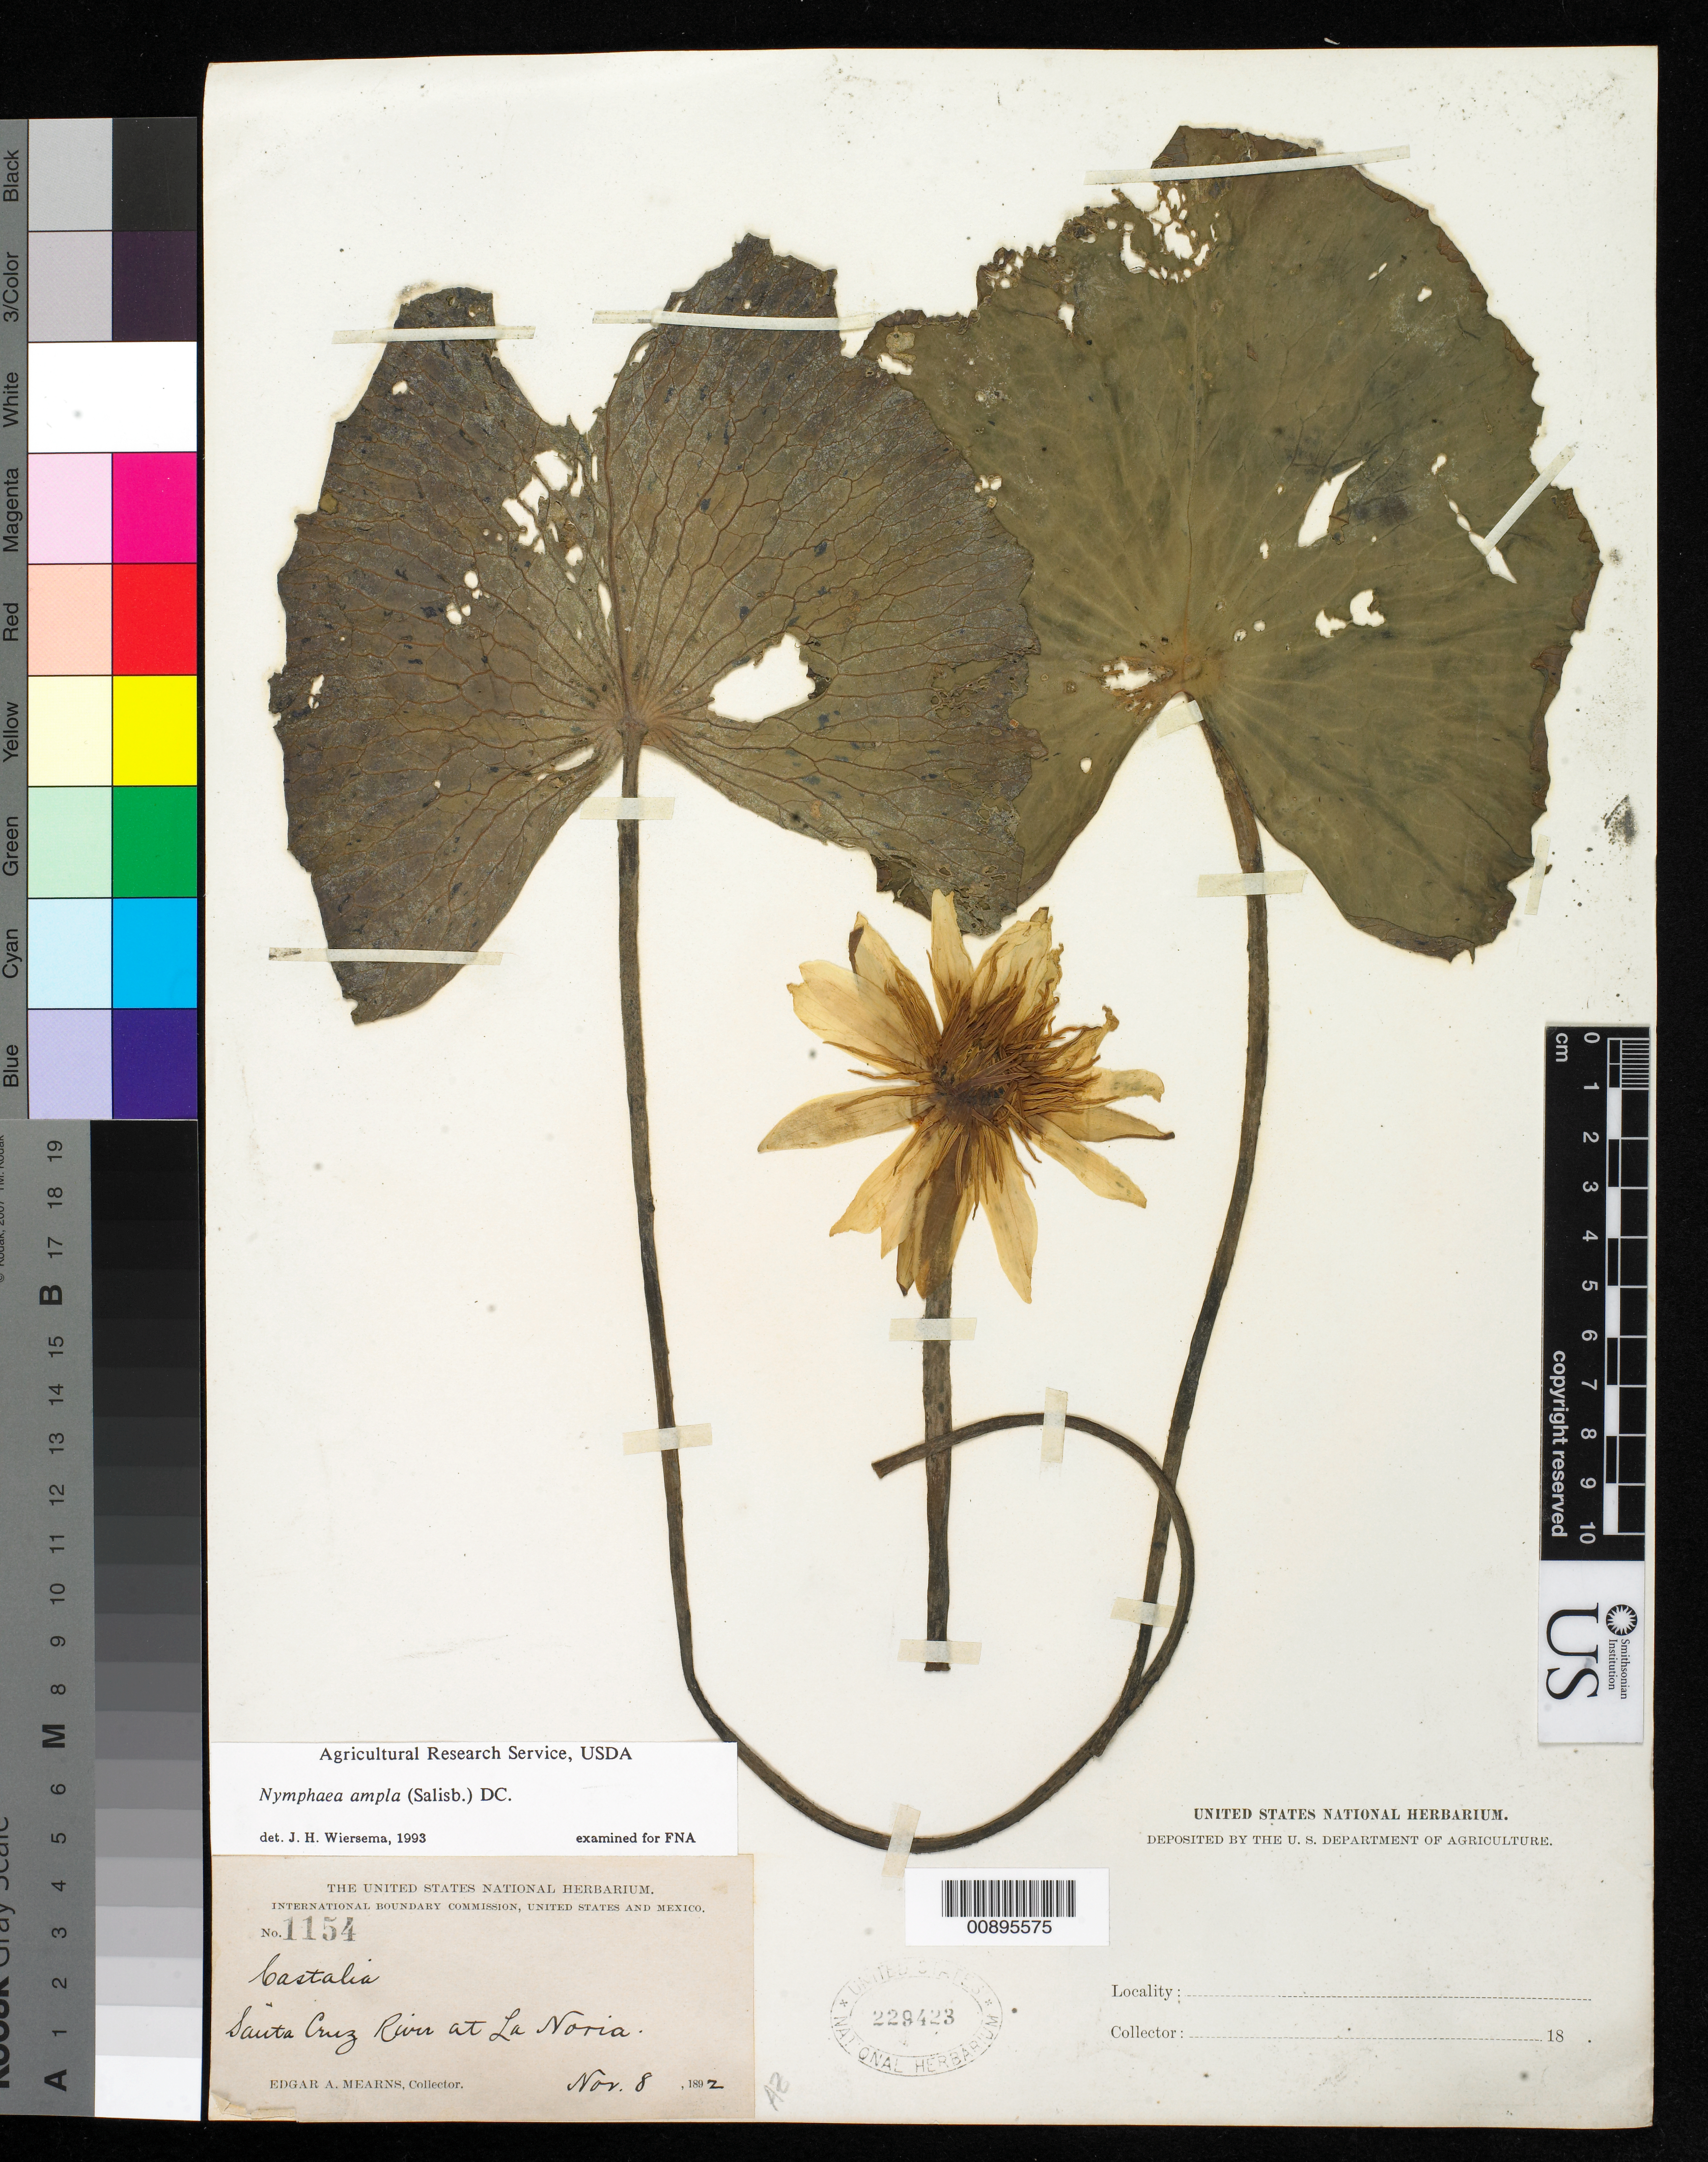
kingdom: Plantae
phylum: Tracheophyta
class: Magnoliopsida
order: Nymphaeales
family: Nymphaeaceae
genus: Nymphaea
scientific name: Nymphaea ampla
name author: (Salisb.) DC.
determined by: Wiersema, John H.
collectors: E. A. Mearns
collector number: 1154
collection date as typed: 08 Nov 1892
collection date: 1892-11-08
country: United States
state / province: Arizona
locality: Santa Cruz River at La Noria.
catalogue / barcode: US 229423